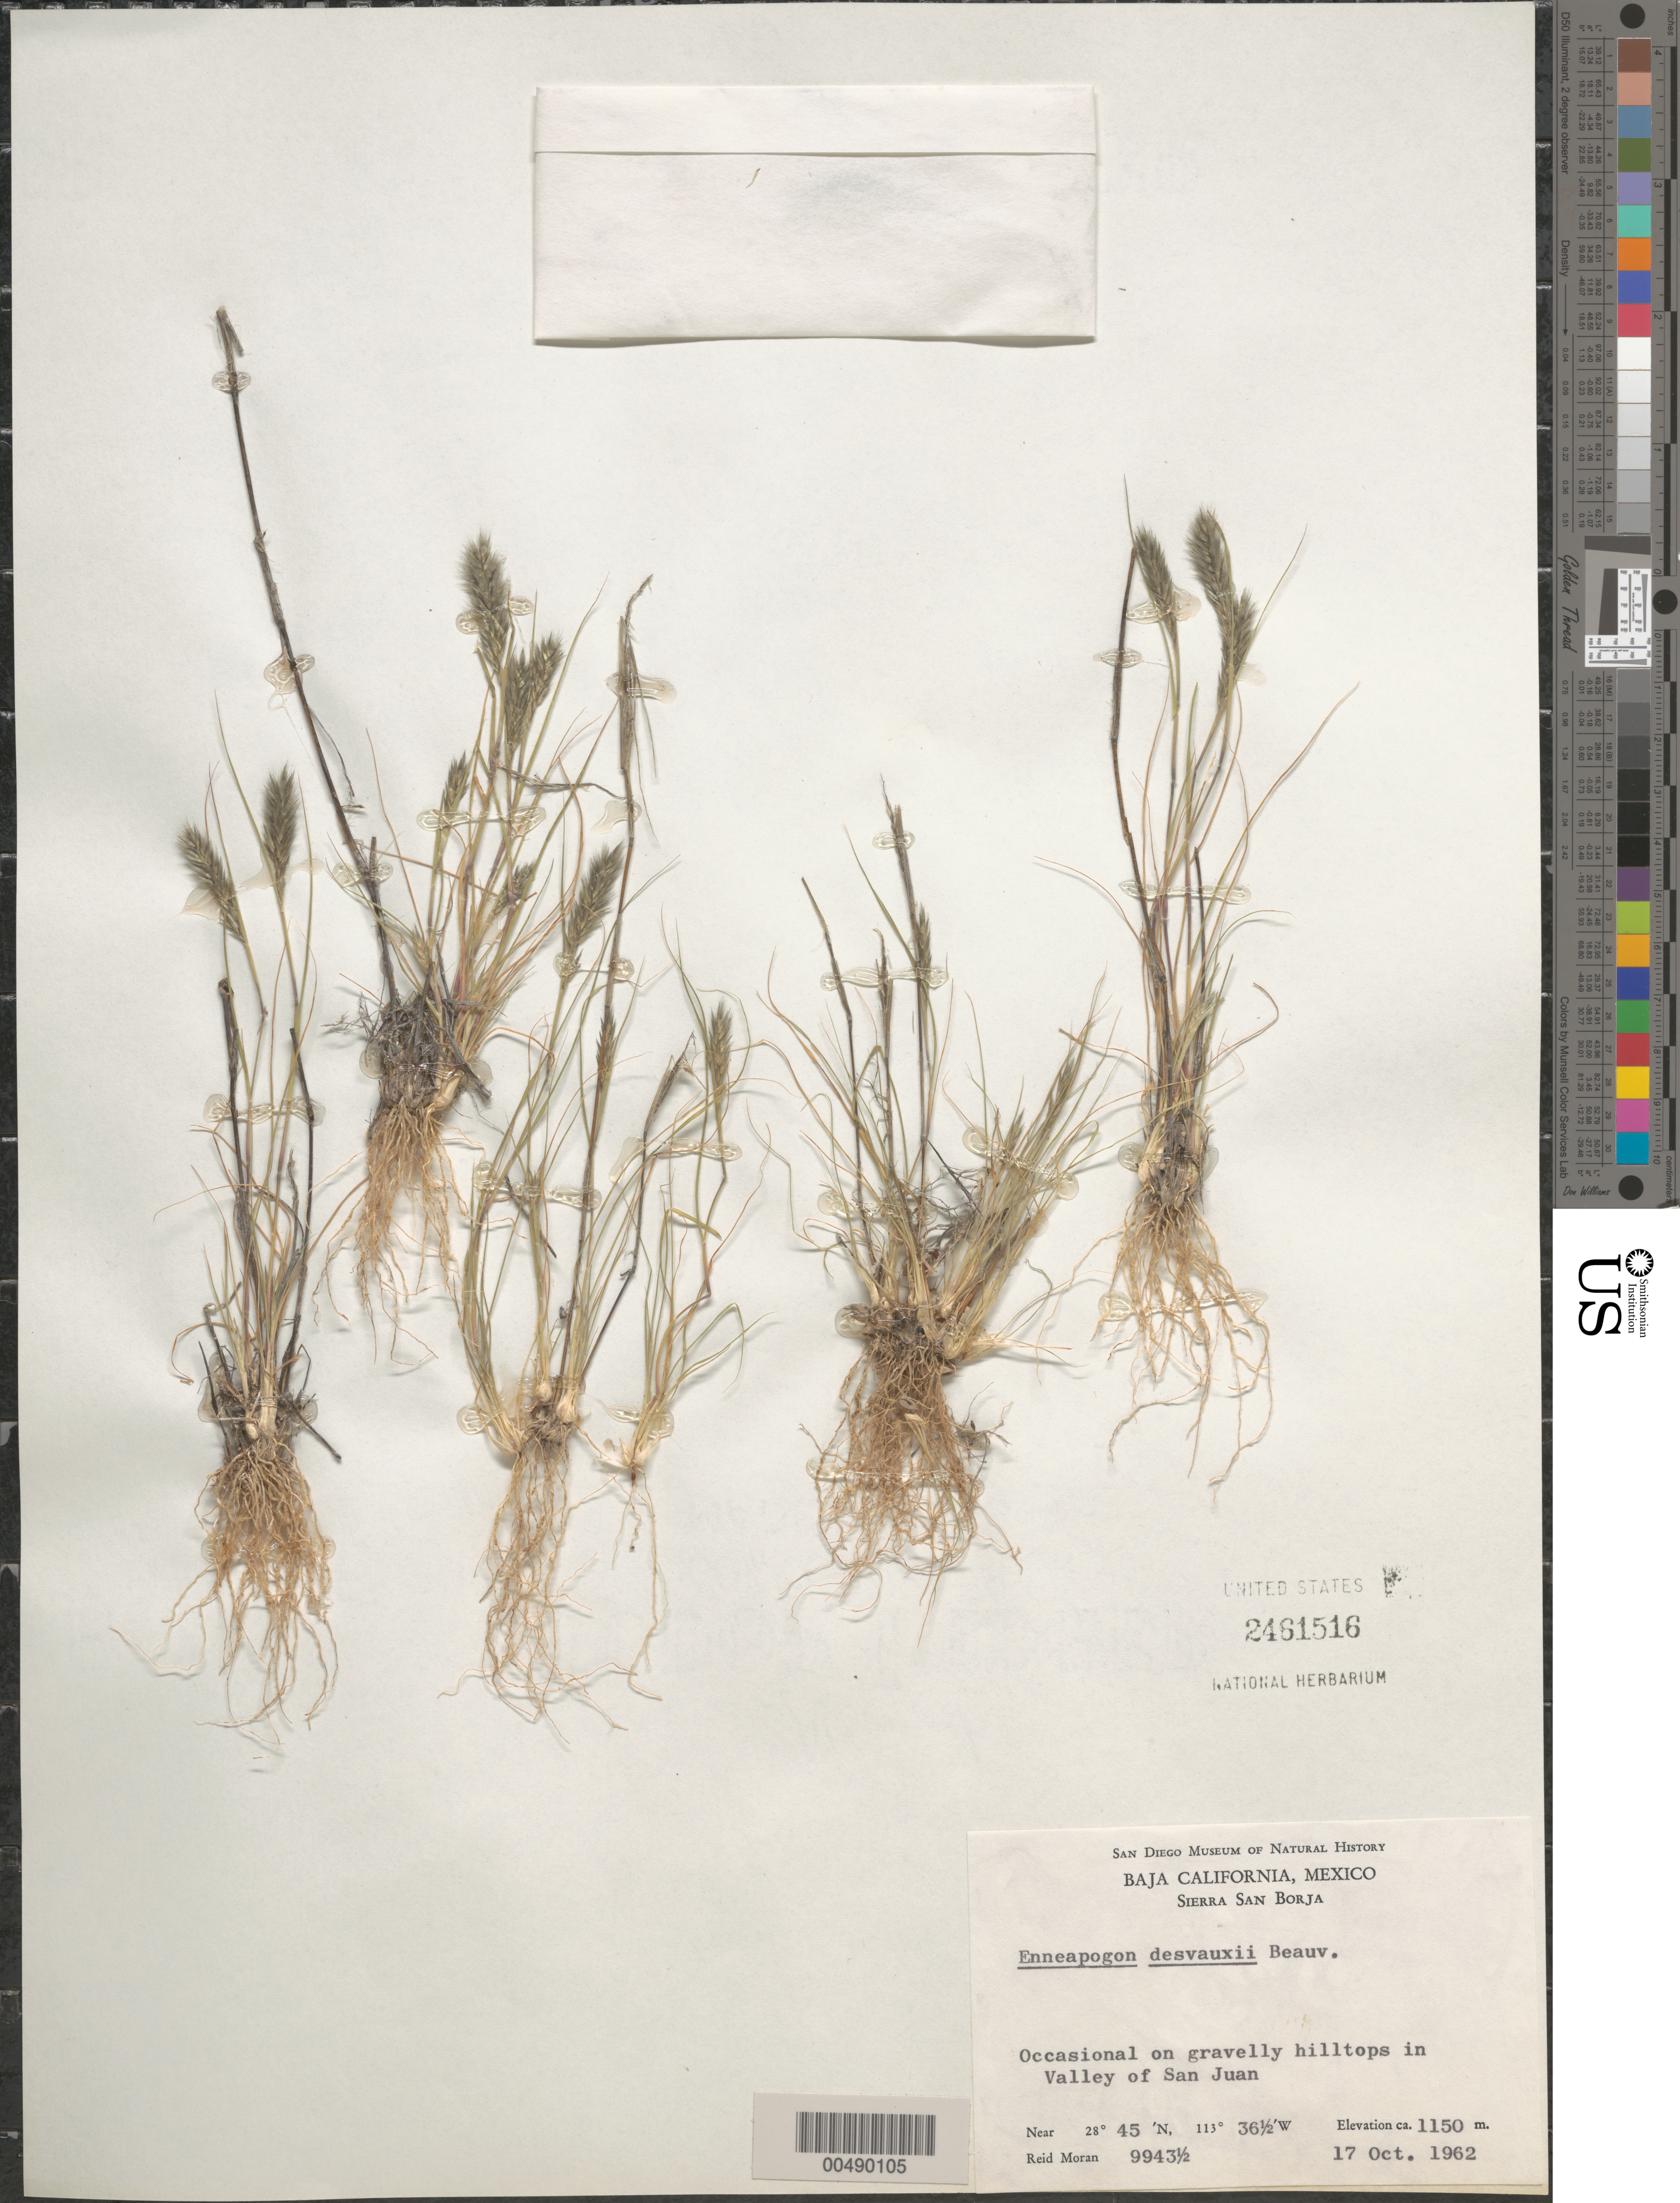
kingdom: Plantae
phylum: Tracheophyta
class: Liliopsida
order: Poales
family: Poaceae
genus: Enneapogon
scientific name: Enneapogon desvauxii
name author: P. Beauv.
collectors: R. V. Moran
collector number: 9943.5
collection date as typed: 17 Oct 1962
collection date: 1962-10-17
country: Mexico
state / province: Baja California Norte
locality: Sierra San Borja, valley of San Juan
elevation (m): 1150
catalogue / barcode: US 2461516